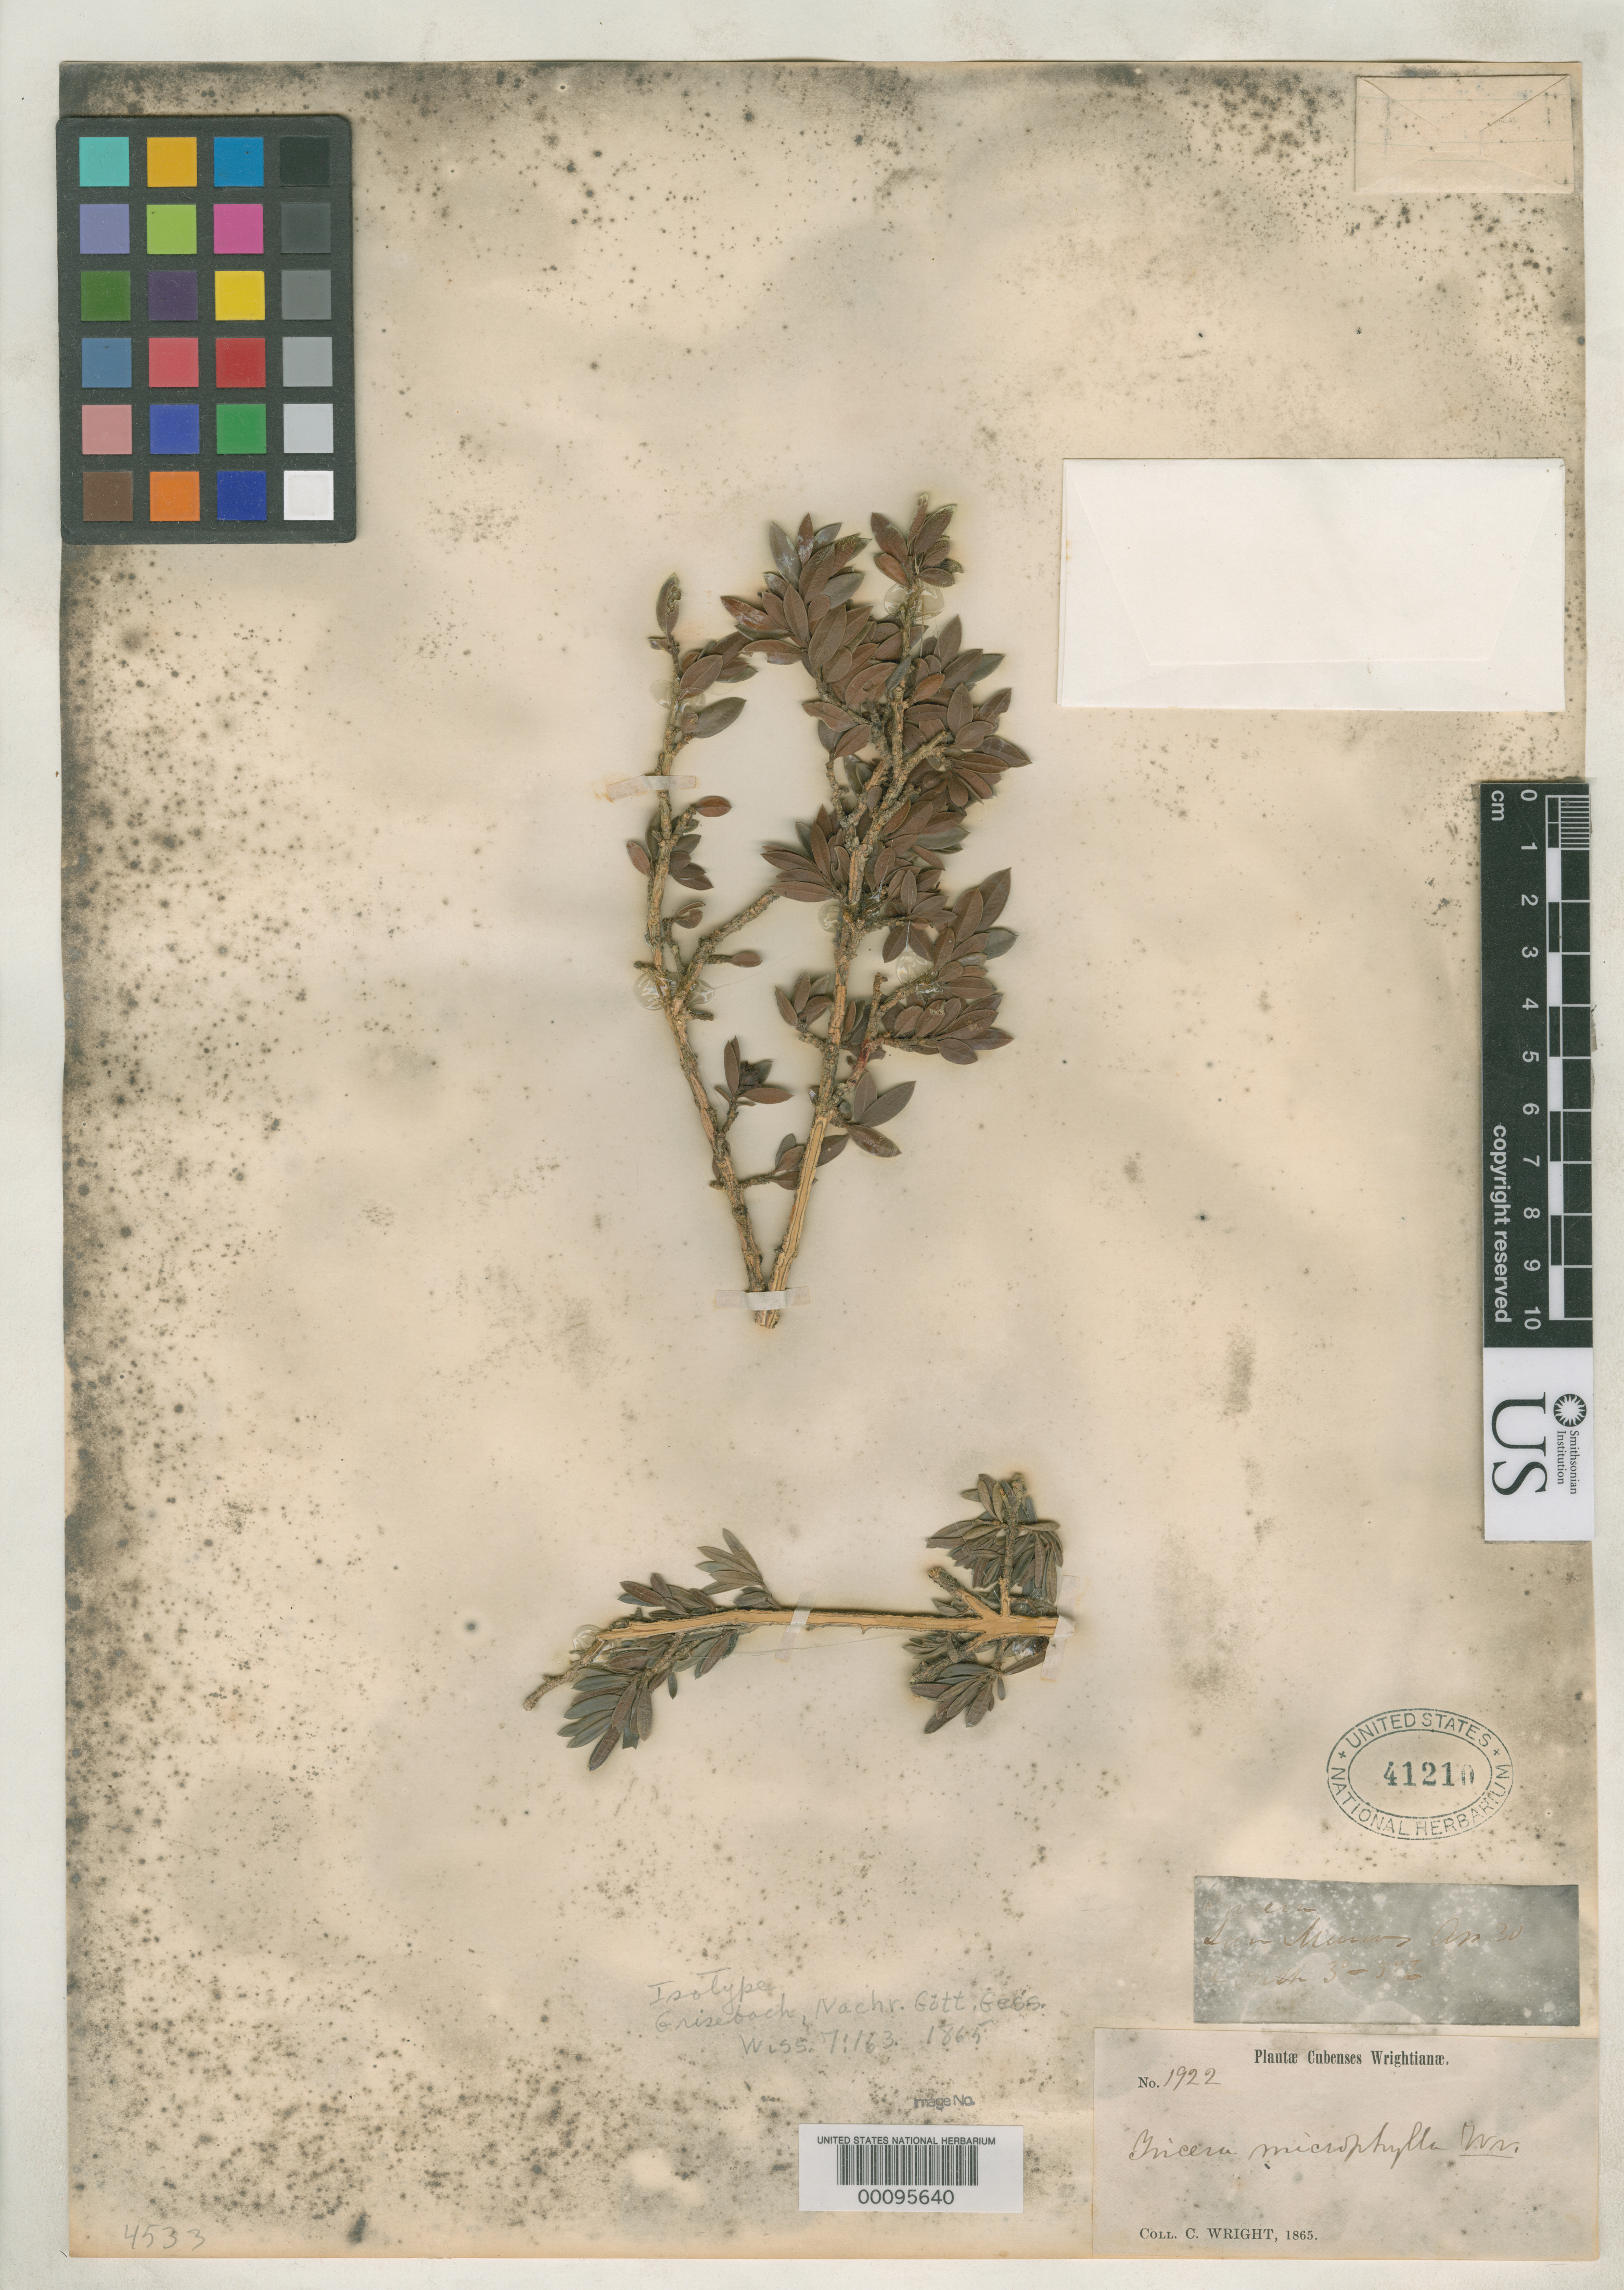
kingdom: Plantae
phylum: Tracheophyta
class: Magnoliopsida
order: Buxales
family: Buxaceae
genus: Tricera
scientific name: Tricera microphylla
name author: C. Wright ex Griseb.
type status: Isotype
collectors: C. Wright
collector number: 1922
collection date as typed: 30 Apr 1865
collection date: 1865-04-30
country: Cuba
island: Greater Antilles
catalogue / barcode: US 41210